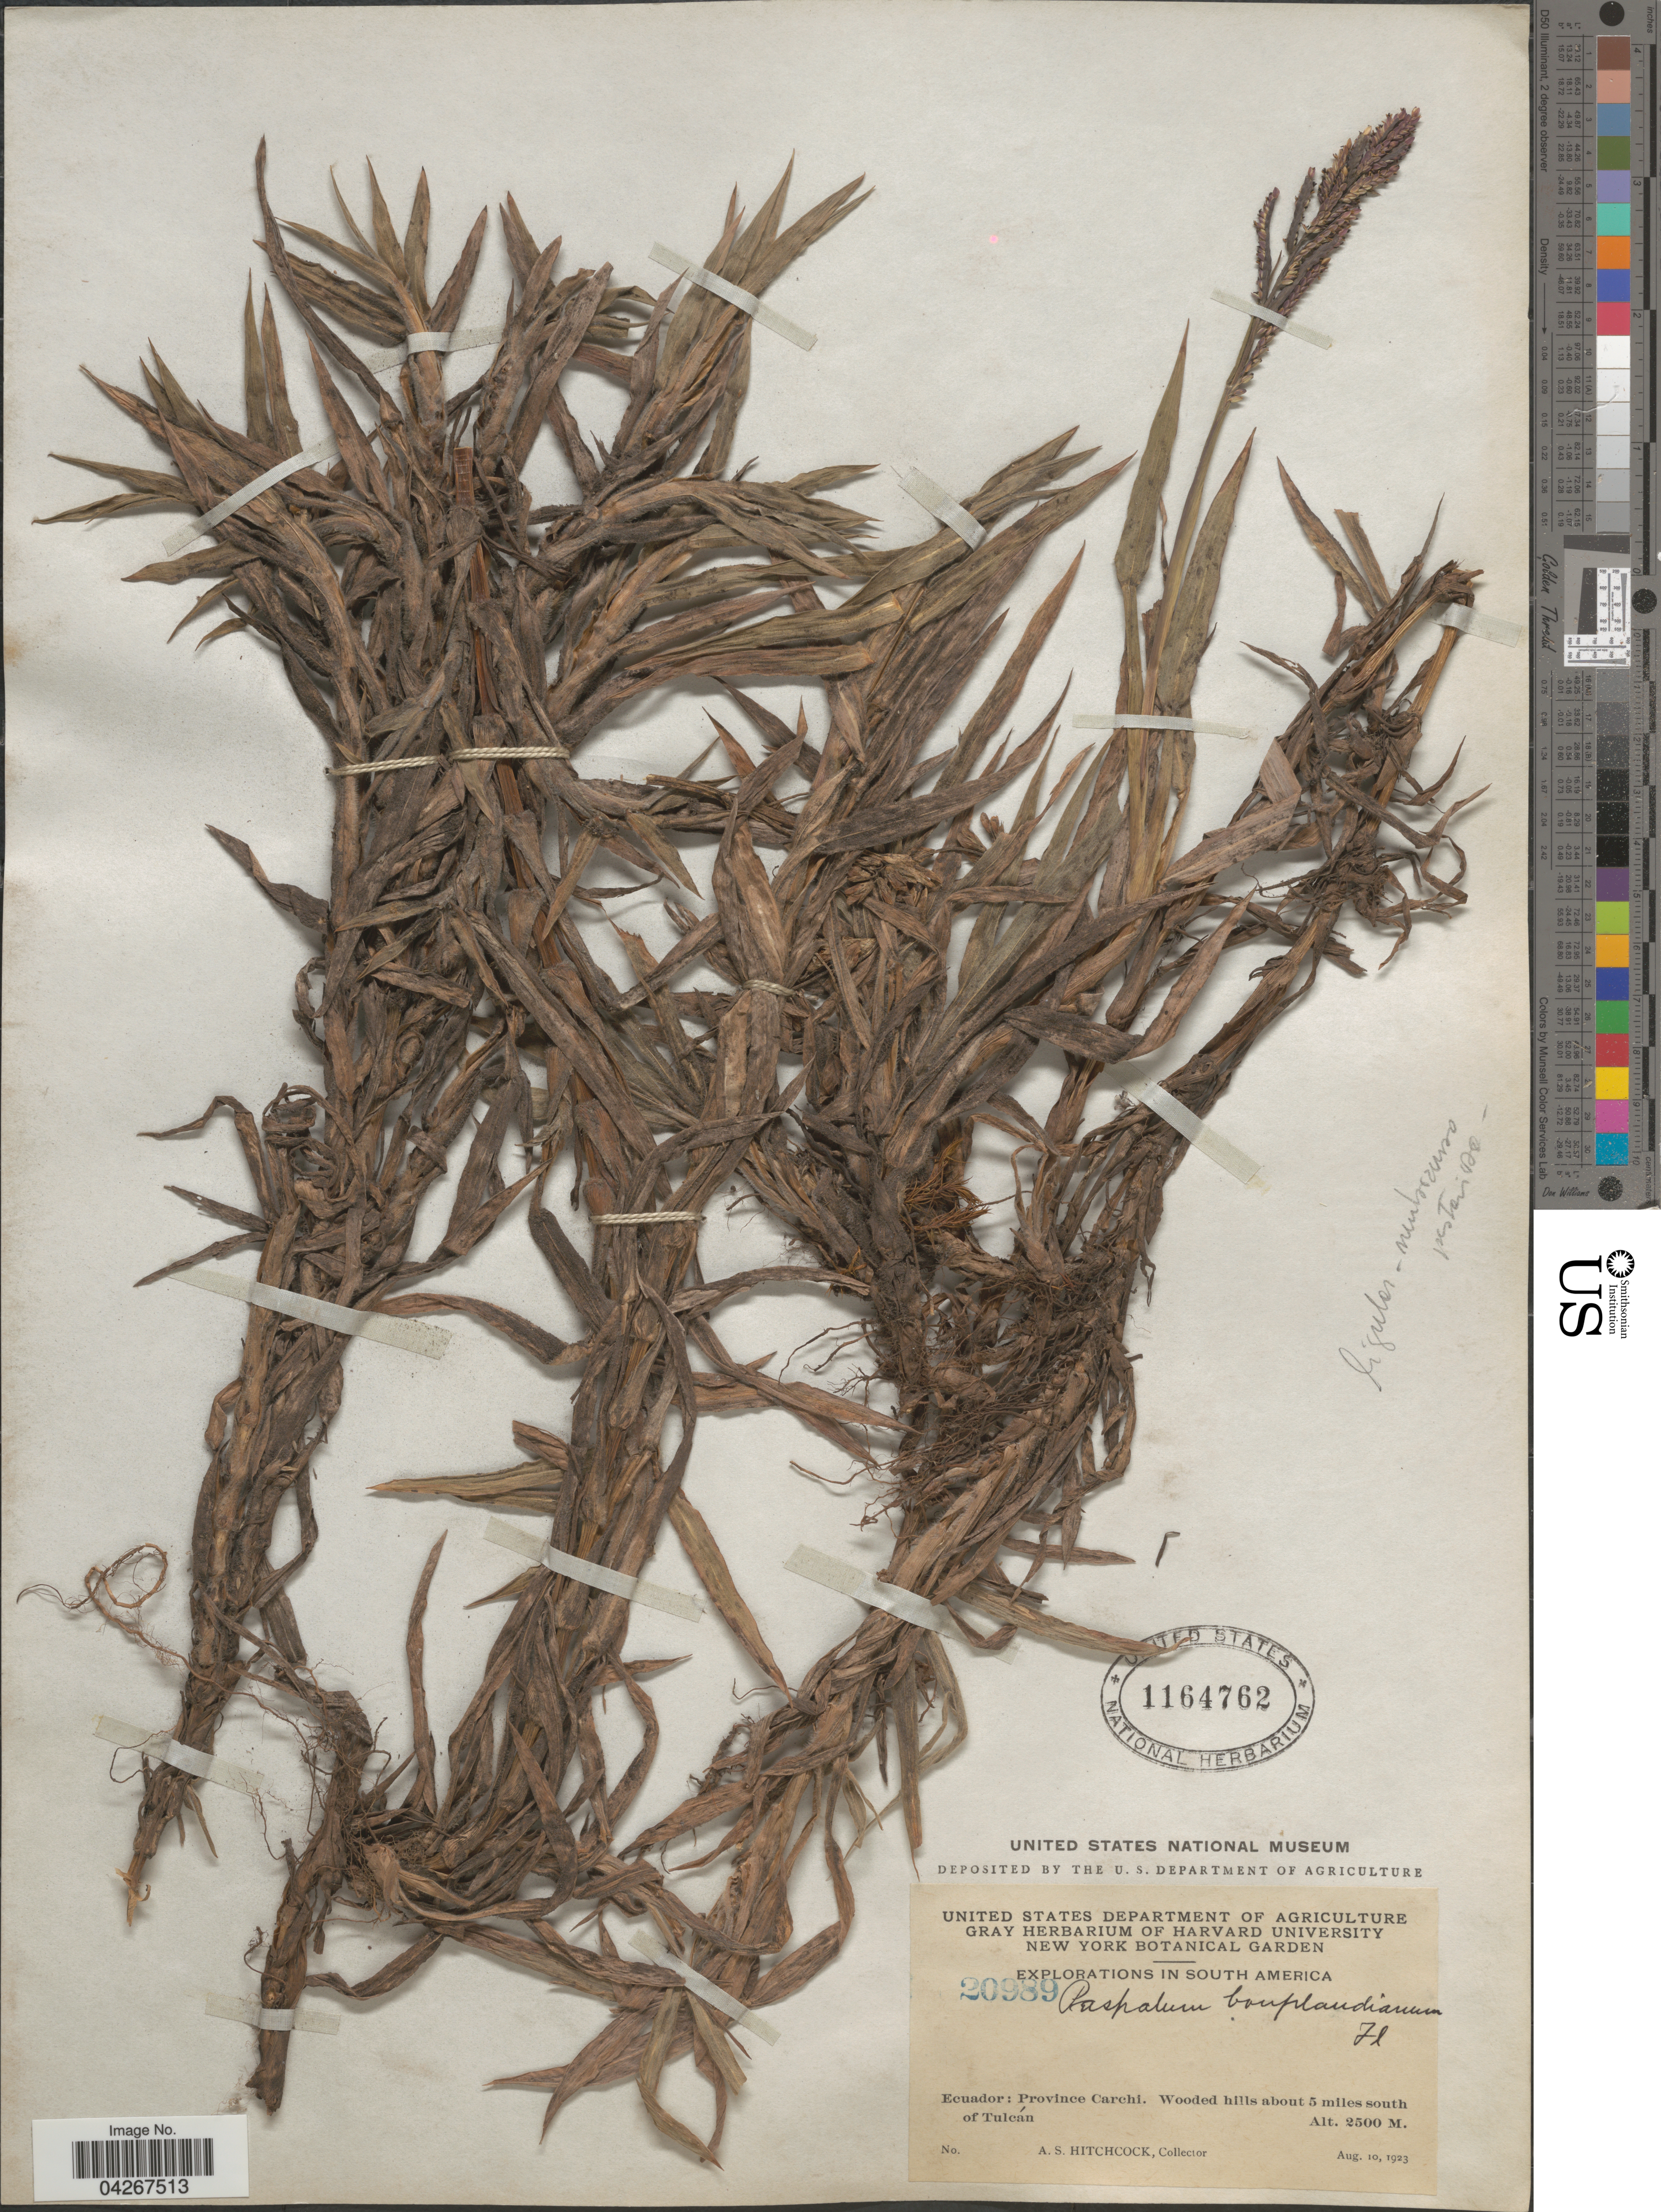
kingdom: Plantae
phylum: Tracheophyta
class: Liliopsida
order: Poales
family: Poaceae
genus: Paspalum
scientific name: Paspalum bonplandianum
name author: Flüggé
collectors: A. S. Hitchcock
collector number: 20989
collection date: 1923-08-10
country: Ecuador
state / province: Carchi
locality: Explorations in South America. Wooded hills about 5 miles south of Tulcán.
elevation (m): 2500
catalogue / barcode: US 1164762